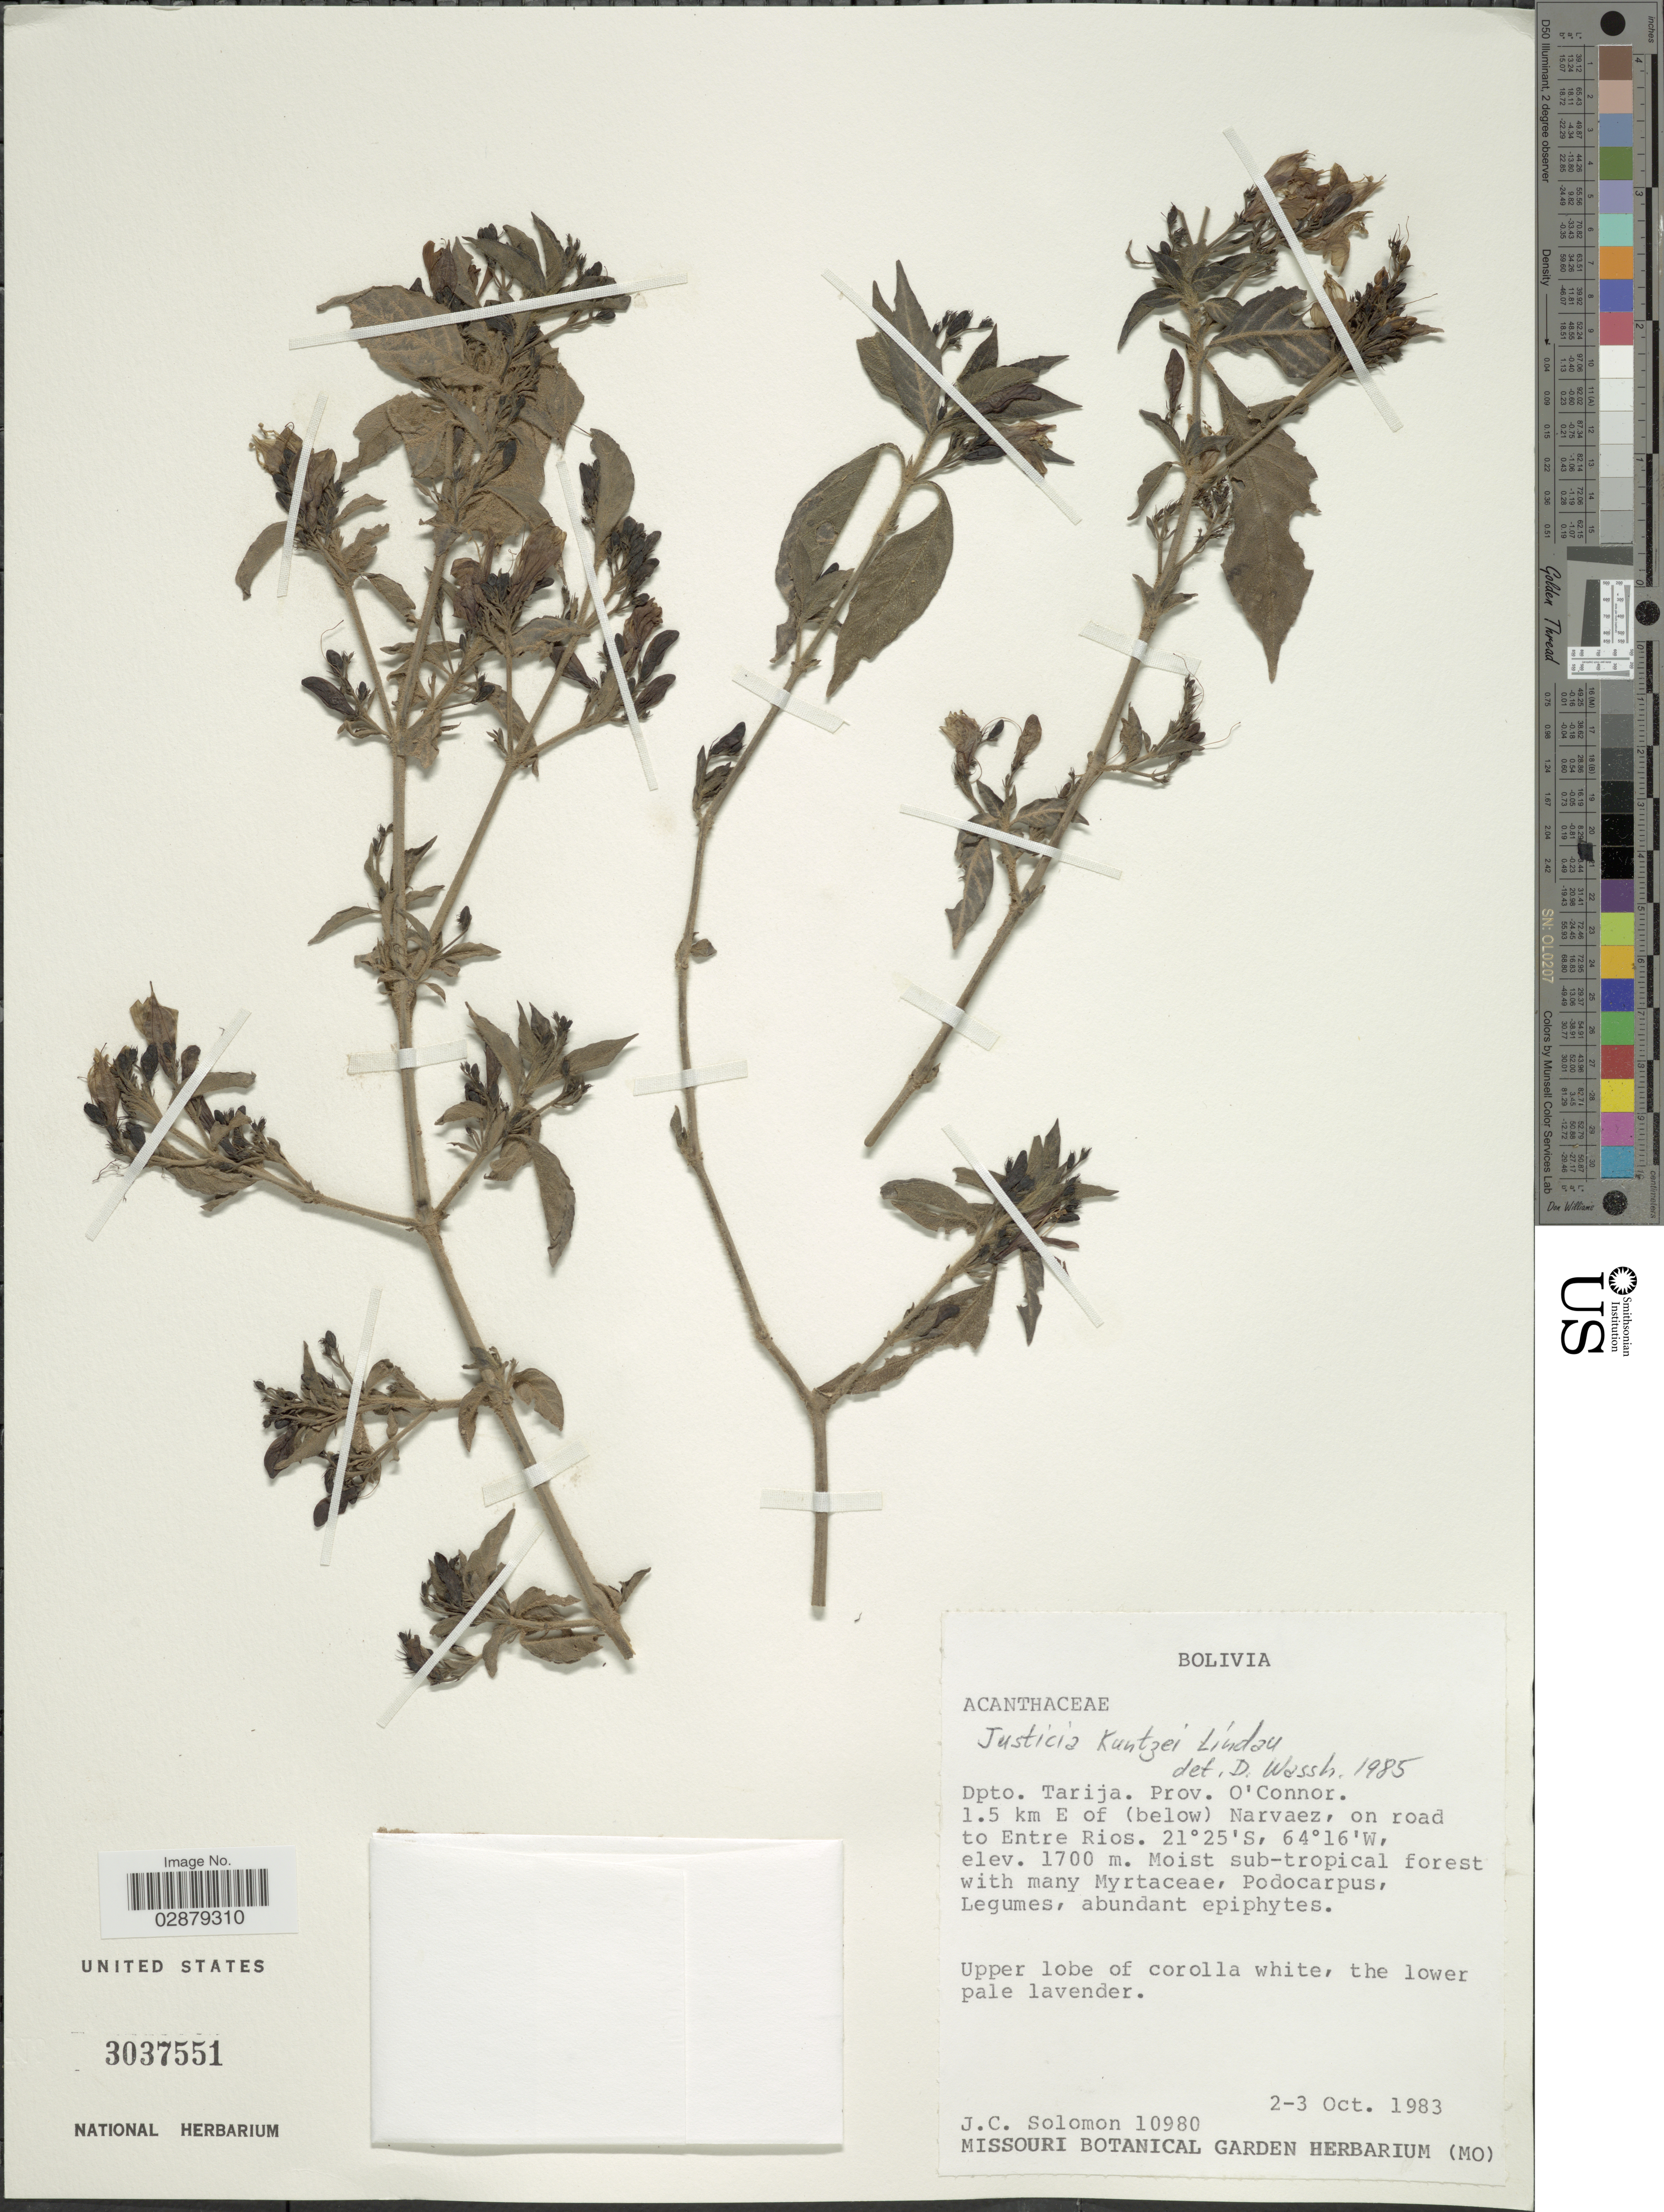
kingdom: Plantae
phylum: Tracheophyta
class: Magnoliopsida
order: Lamiales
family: Acanthaceae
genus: Justicia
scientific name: Justicia kuntzei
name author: Lindau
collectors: J. C. Solomon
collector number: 10980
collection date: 1983-10-02/1983-10-03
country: Bolivia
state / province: Tarija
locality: Dpto. Tarija, Prov. O'Connor. 1.5 km E of (below) Narvaez, on road to Entre Rios.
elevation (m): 1700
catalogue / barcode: US 303751